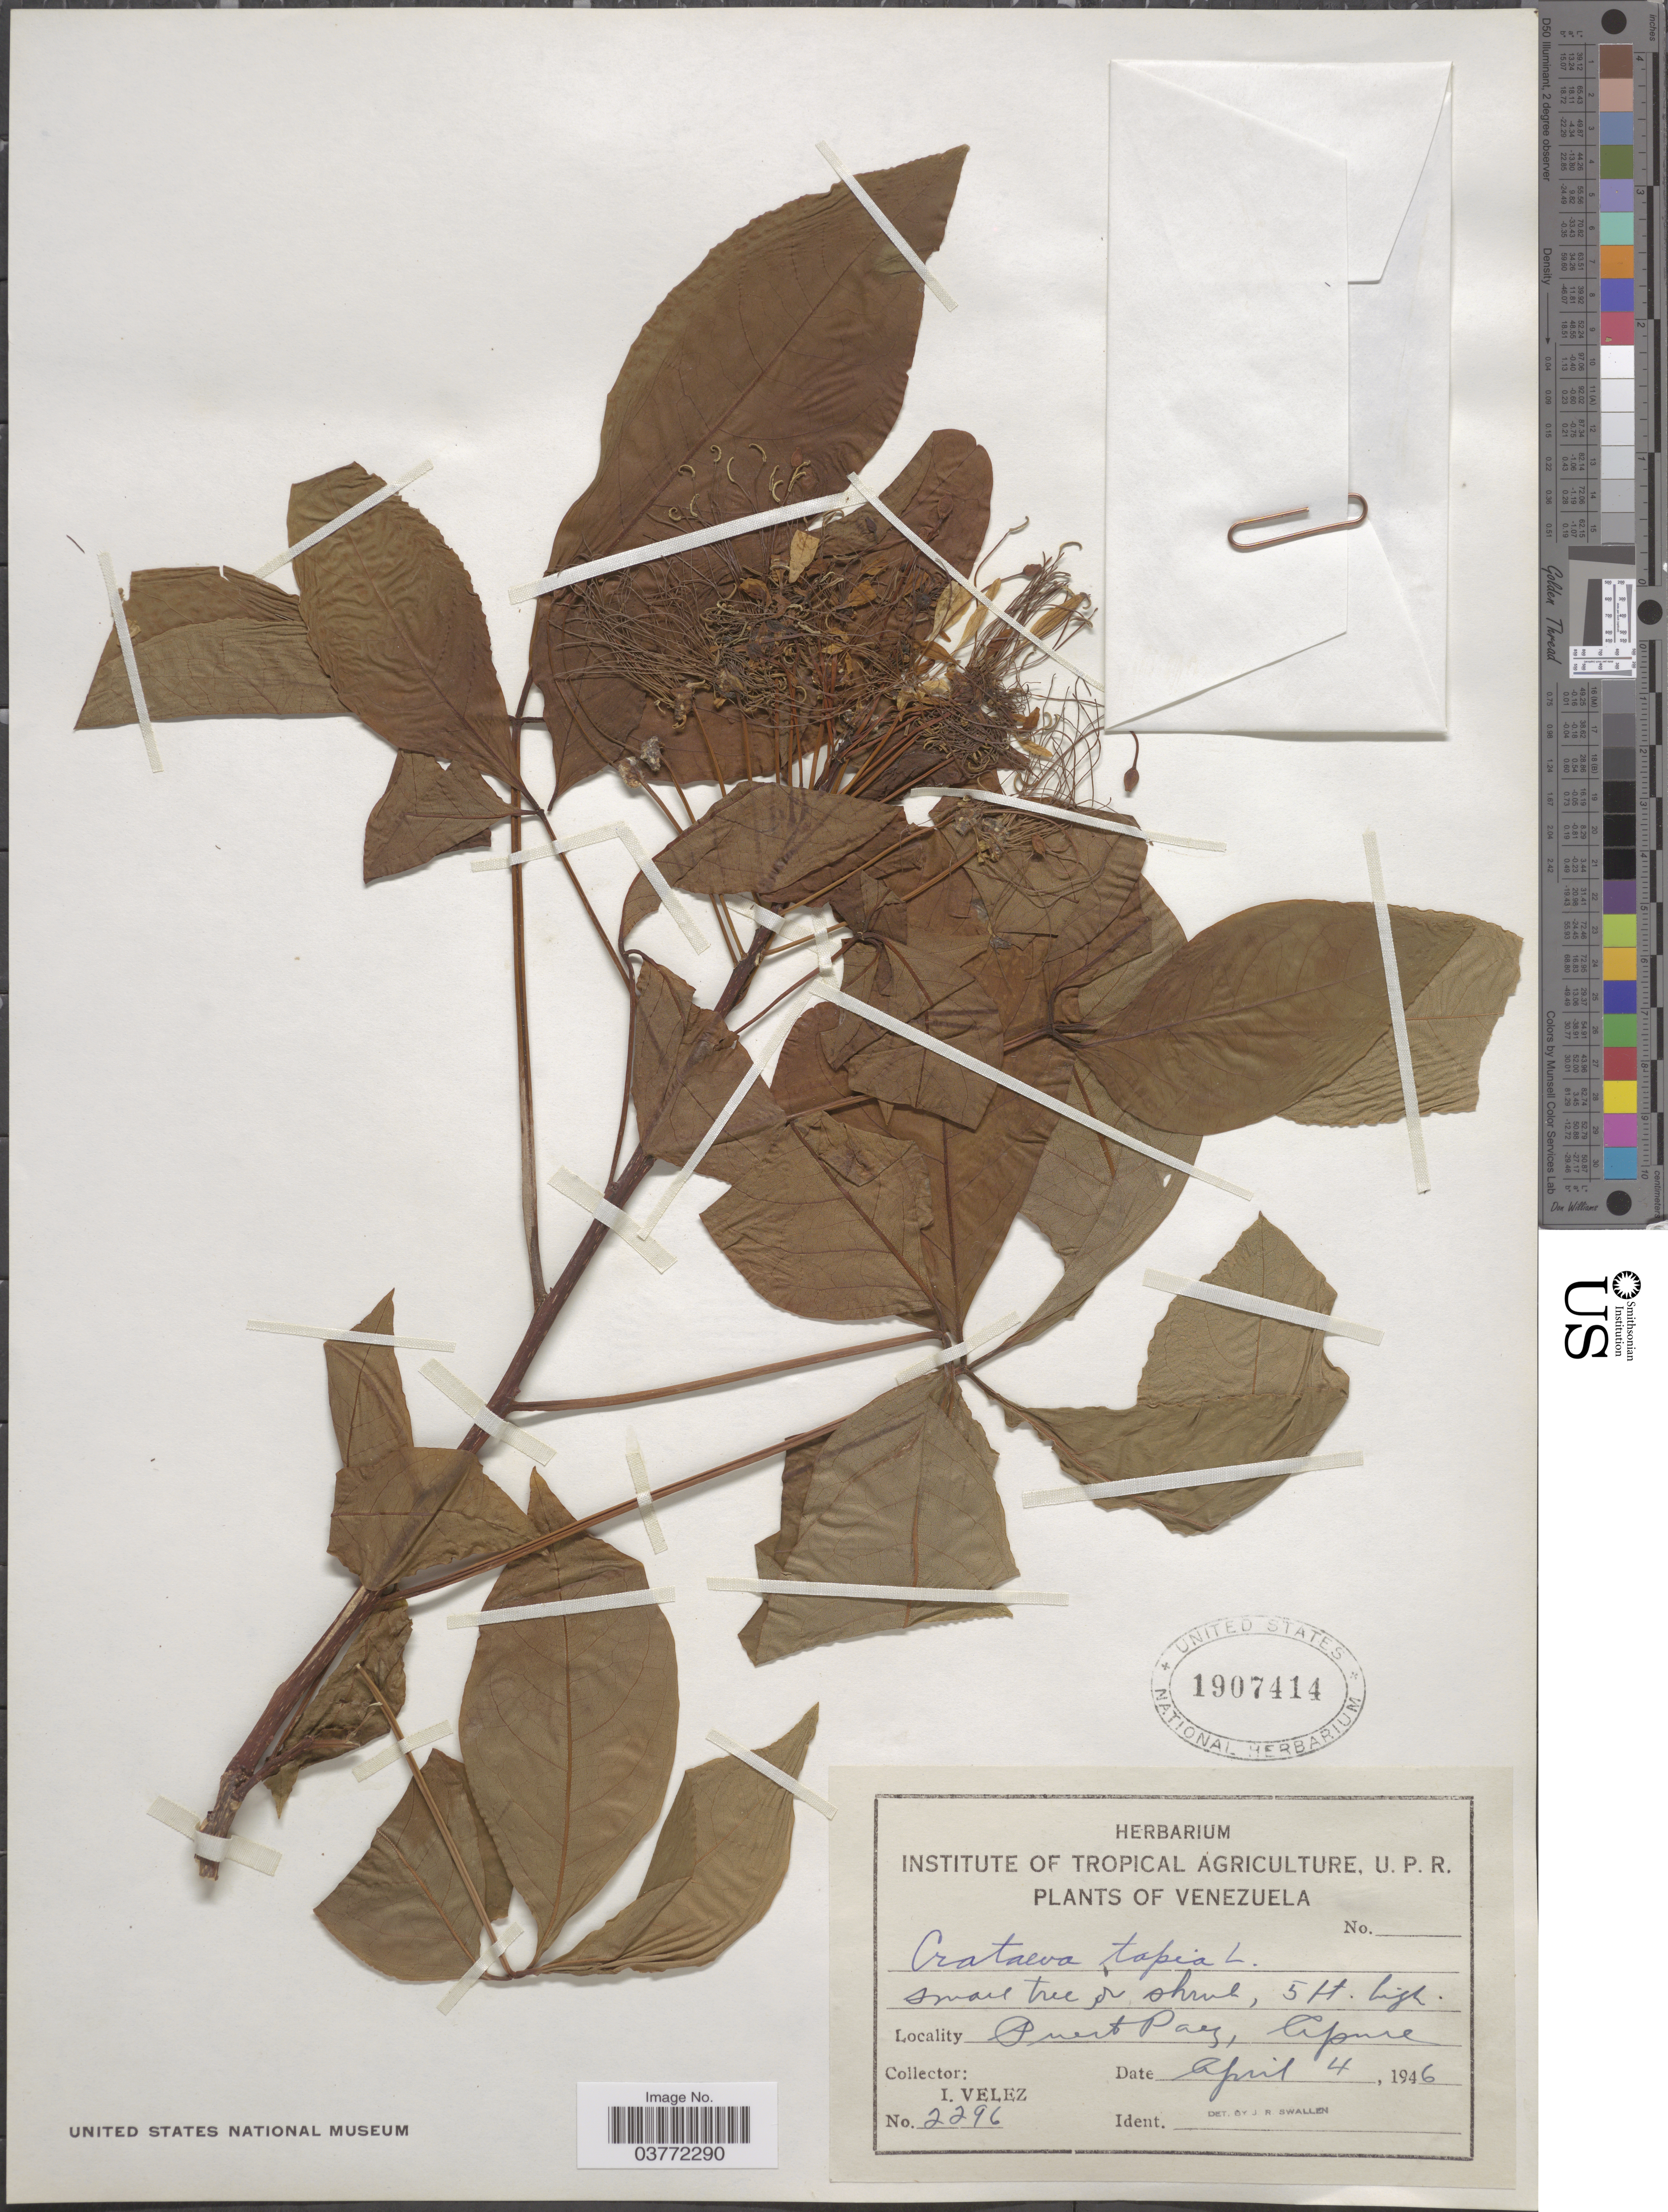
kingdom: Plantae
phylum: Tracheophyta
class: Magnoliopsida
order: Brassicales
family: Capparaceae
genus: Crateva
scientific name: Crateva tapia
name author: L.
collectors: I. Velez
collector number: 2296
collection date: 1946-04-04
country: Venezuela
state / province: Apure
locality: Puerto Paez.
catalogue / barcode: US 1907414